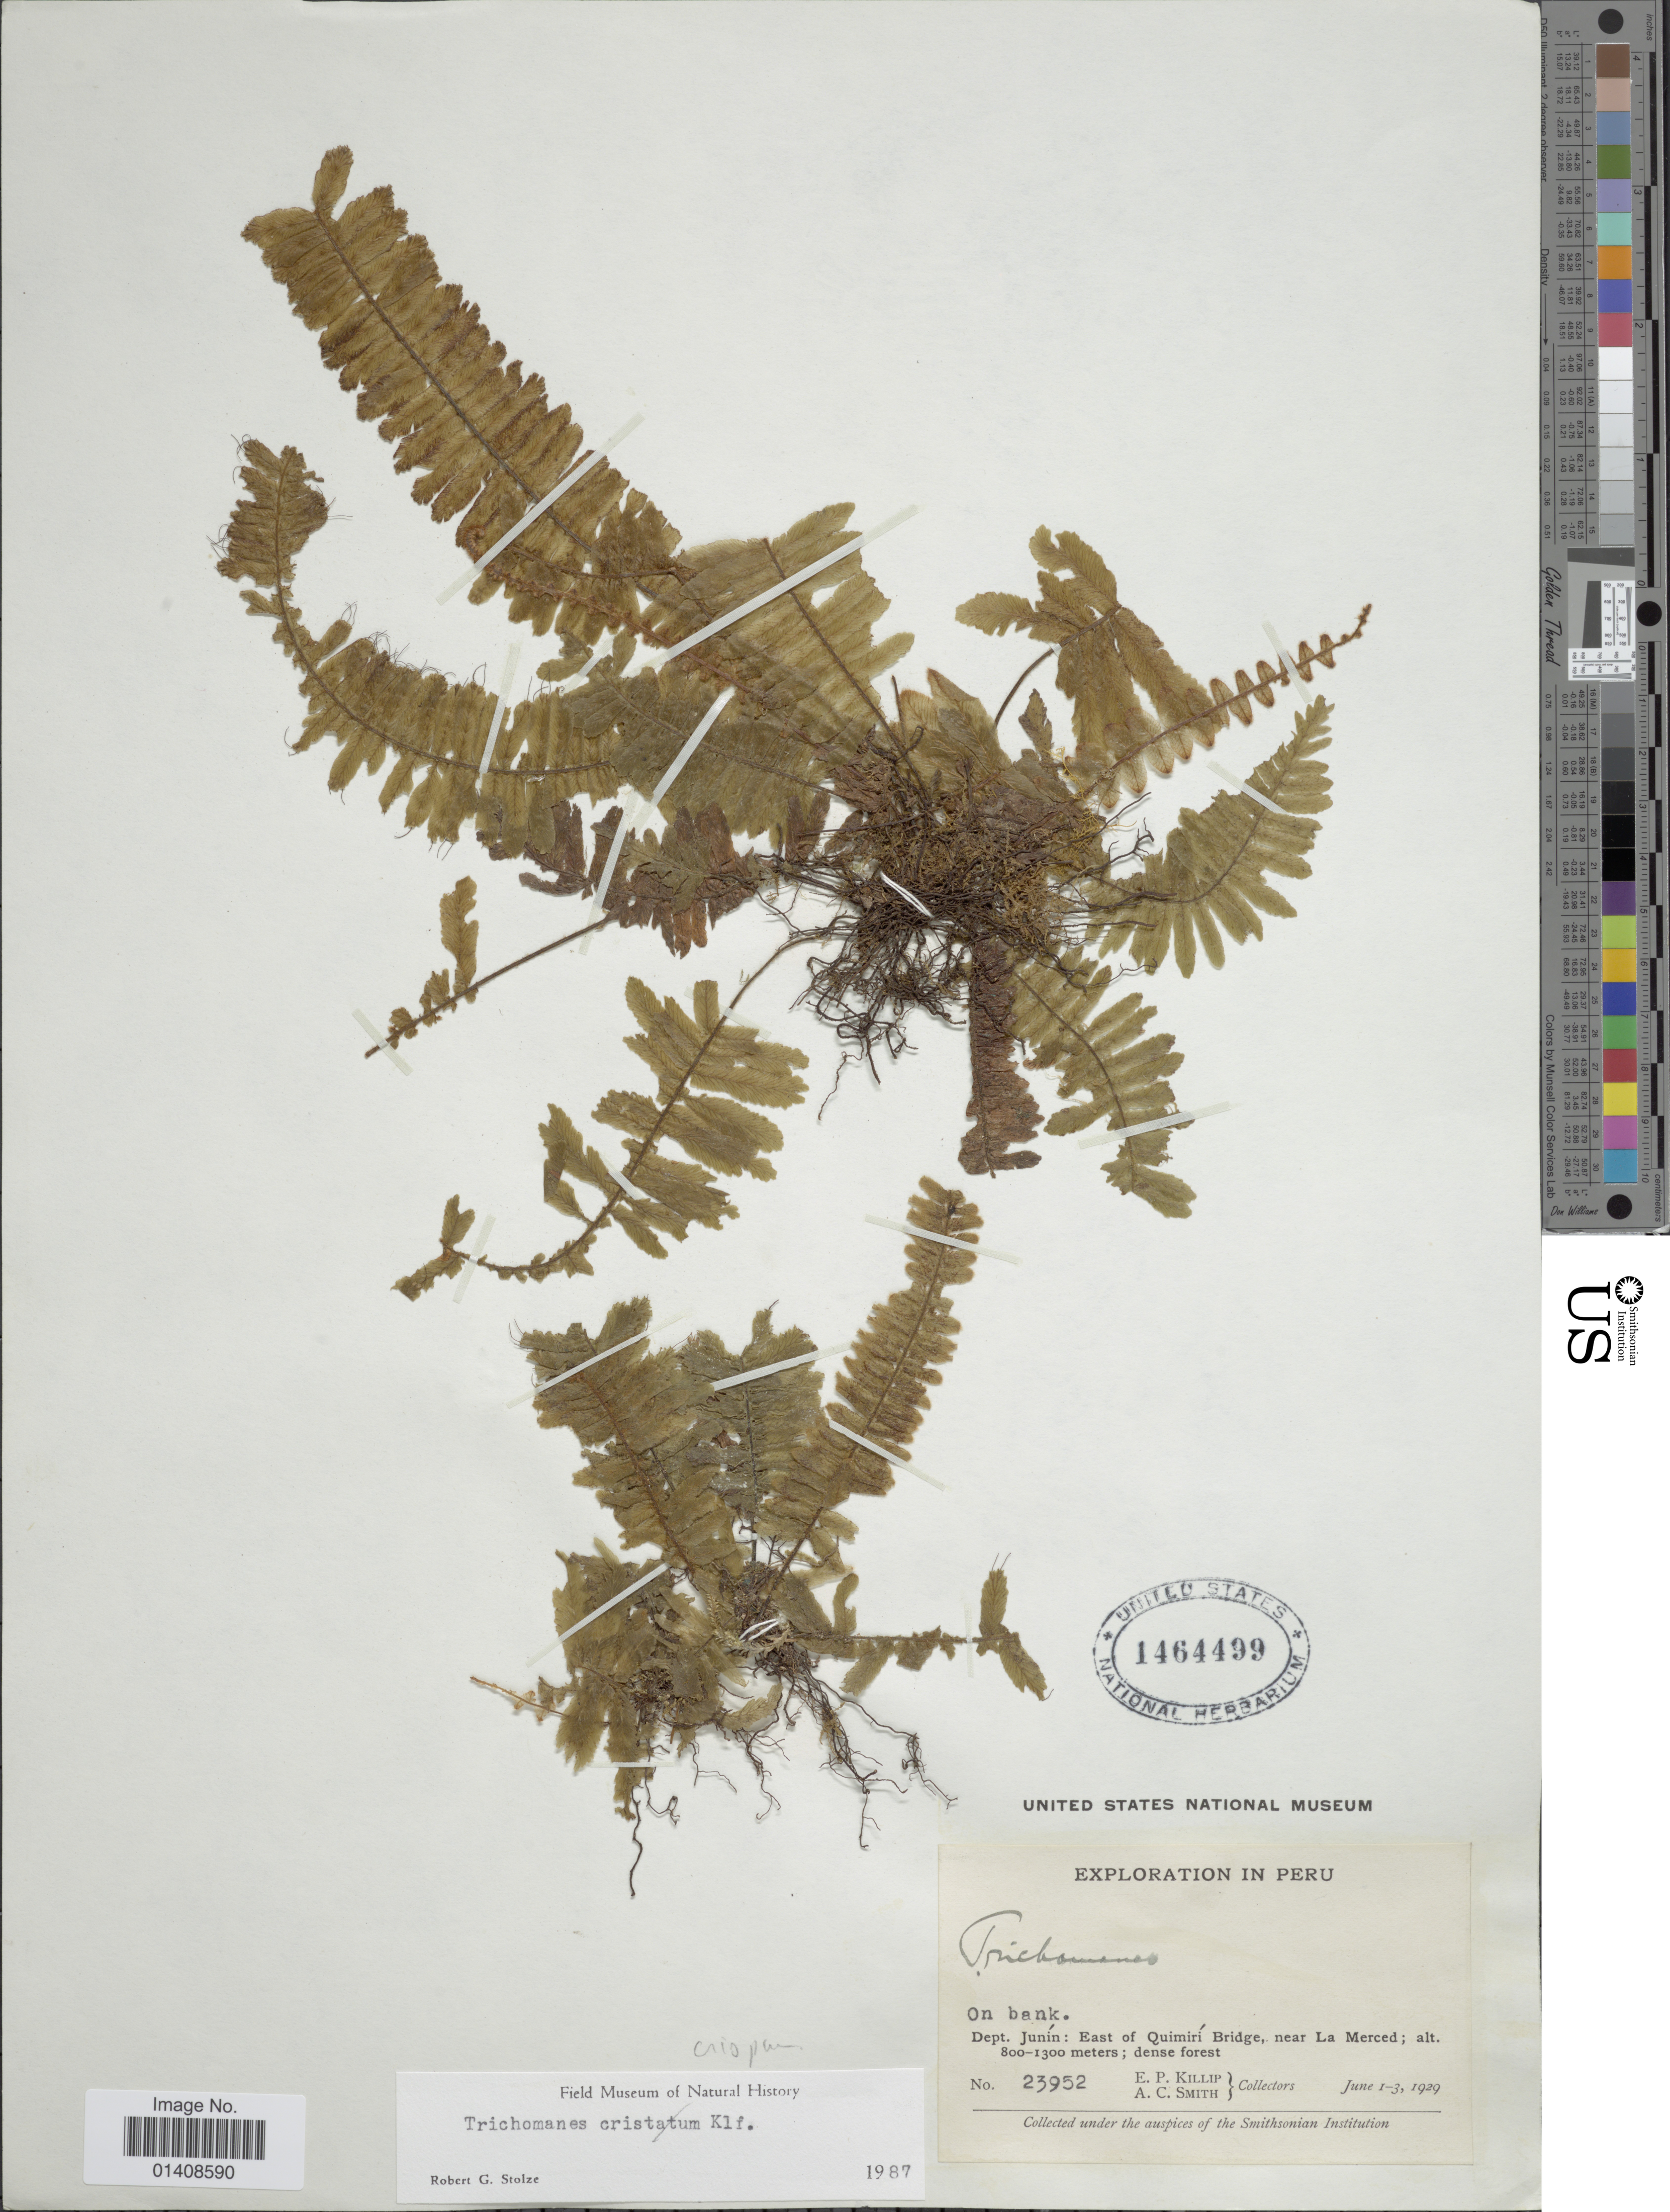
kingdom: Plantae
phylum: Tracheophyta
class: Polypodiopsida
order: Hymenophyllales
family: Hymenophyllaceae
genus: Trichomanes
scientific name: Trichomanes crispum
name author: L.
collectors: E. P. Killip & A. C. Smith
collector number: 23952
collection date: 1929-06-01/1929-06-03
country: Peru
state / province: Junín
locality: East of Quimiri Bridge, near La Merced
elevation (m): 800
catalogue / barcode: US 1464499